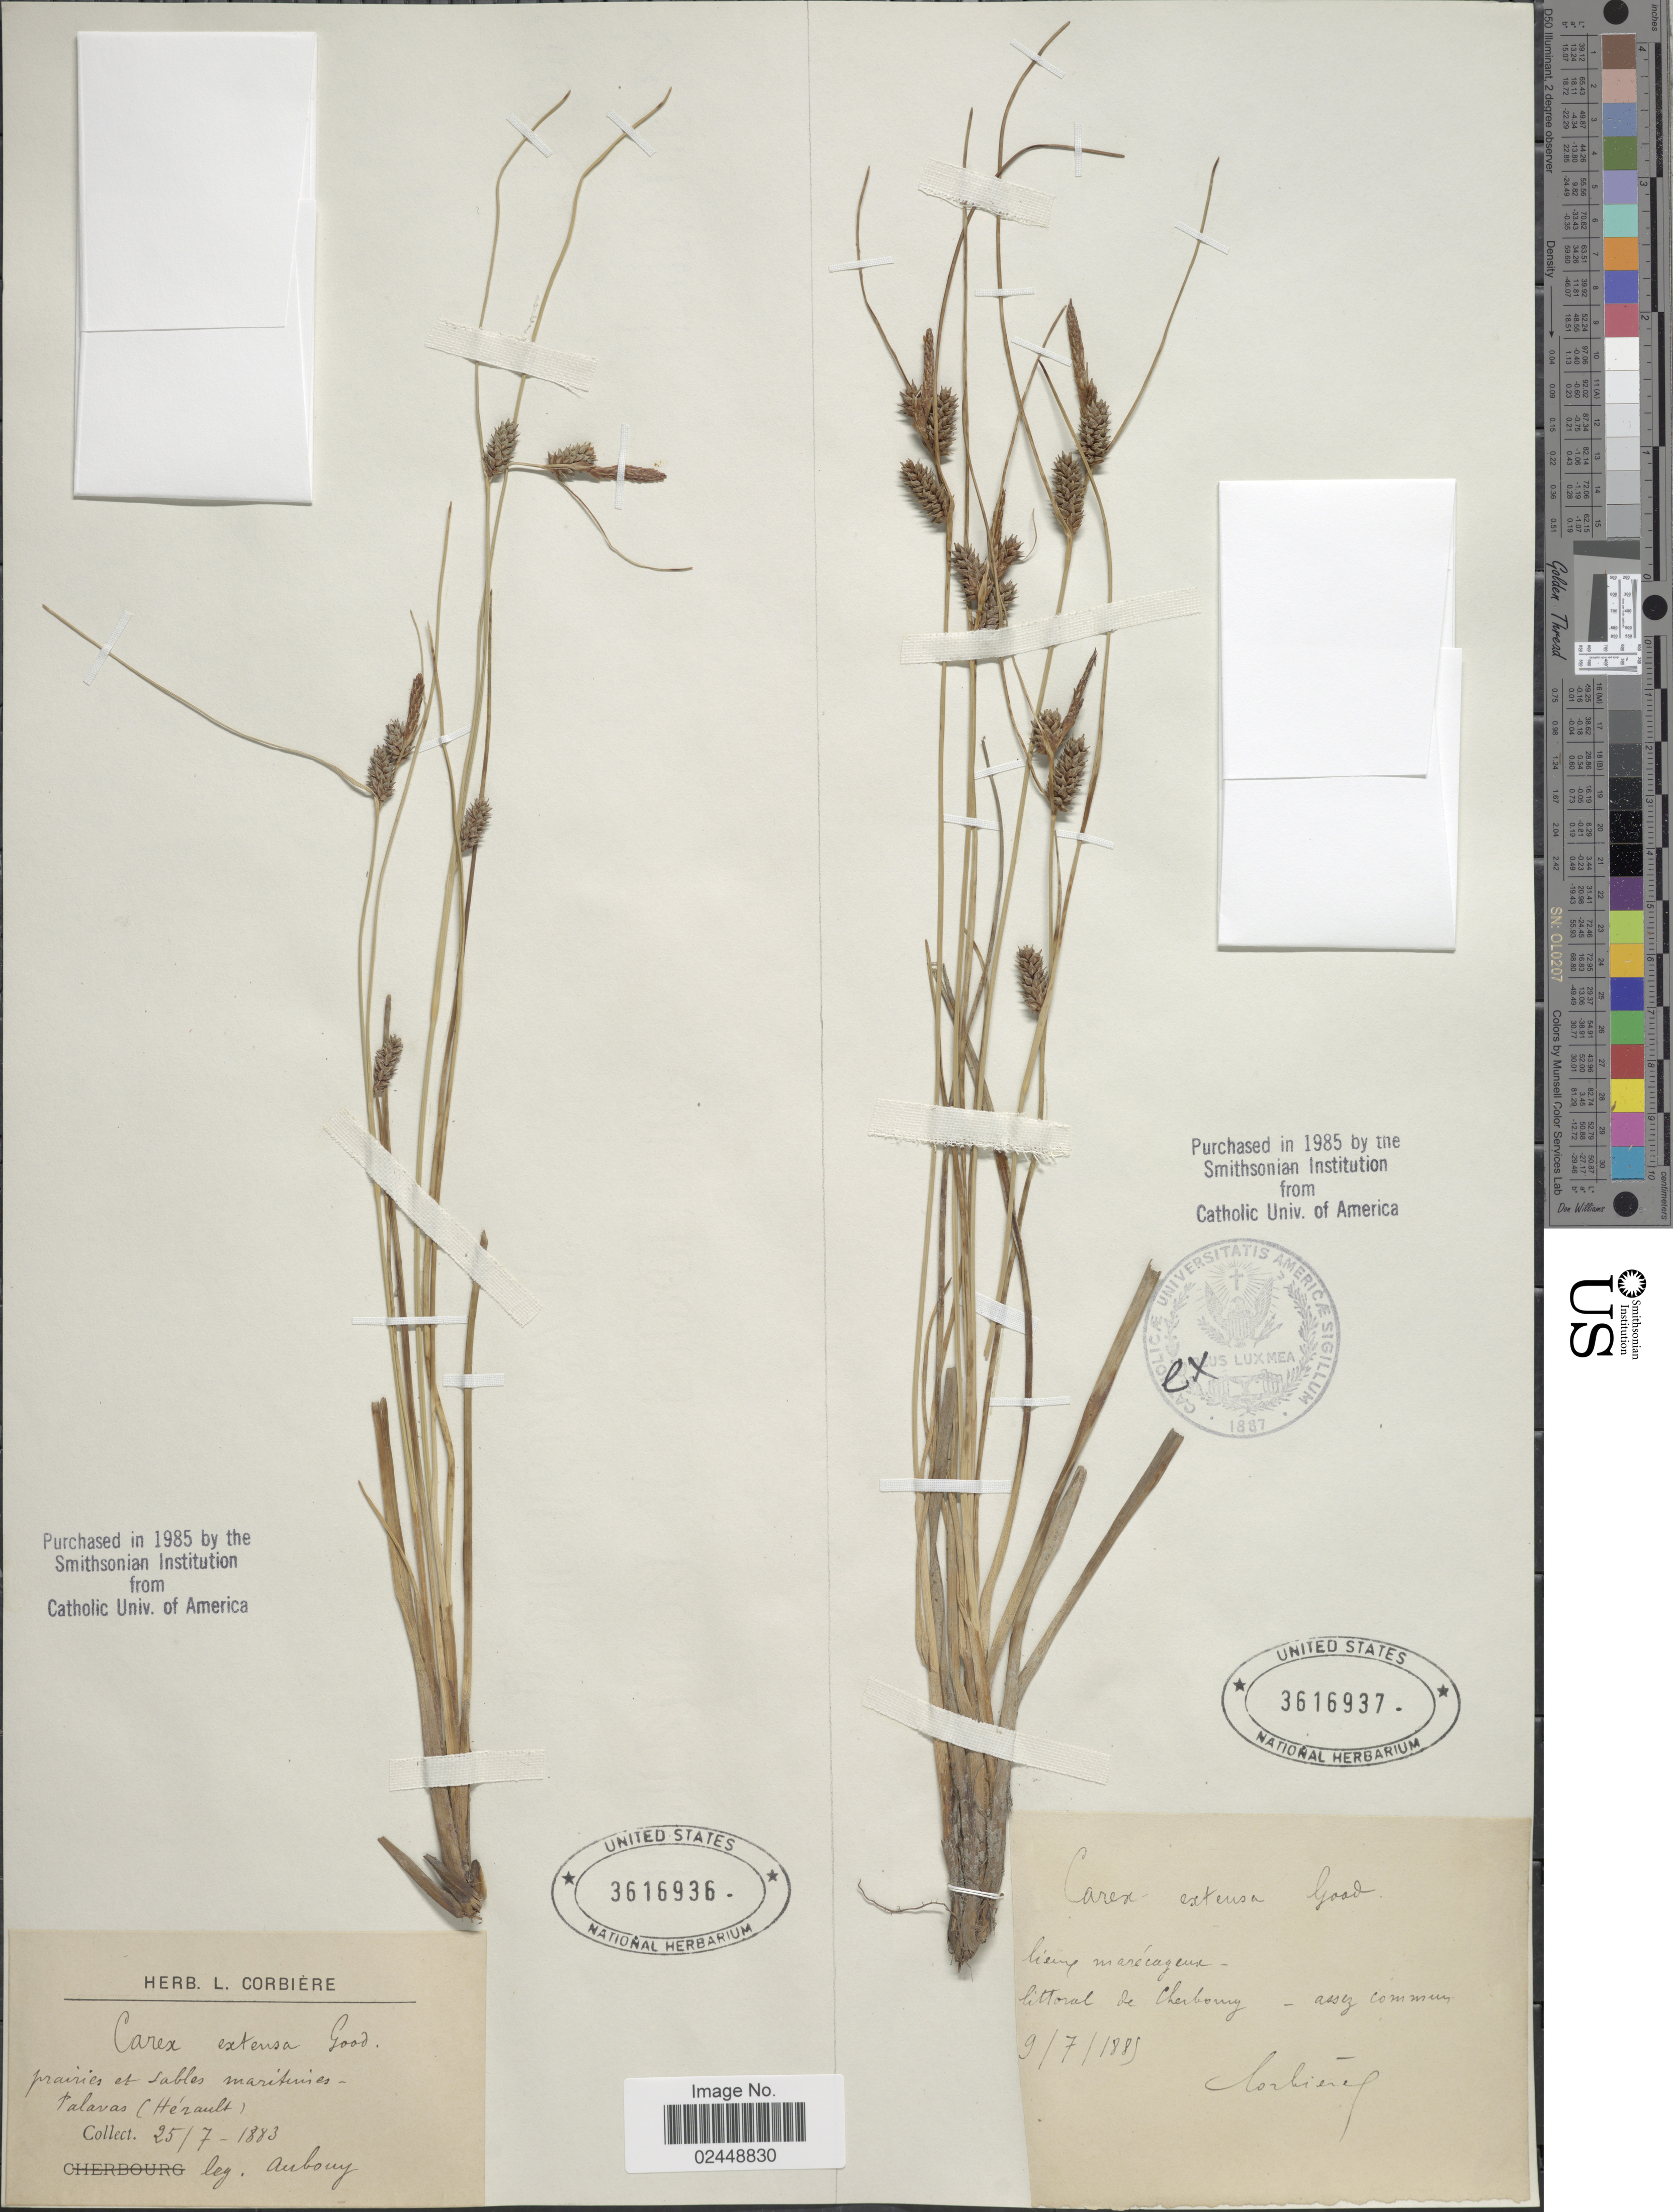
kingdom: Plantae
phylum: Tracheophyta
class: Liliopsida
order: Poales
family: Cyperaceae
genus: Carex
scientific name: Carex extensa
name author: Gooden.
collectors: L. Corbière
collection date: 1887-07-09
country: France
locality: Lieux marecageux littoral de Cherbourg [interpreted]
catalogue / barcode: US 3616937-2